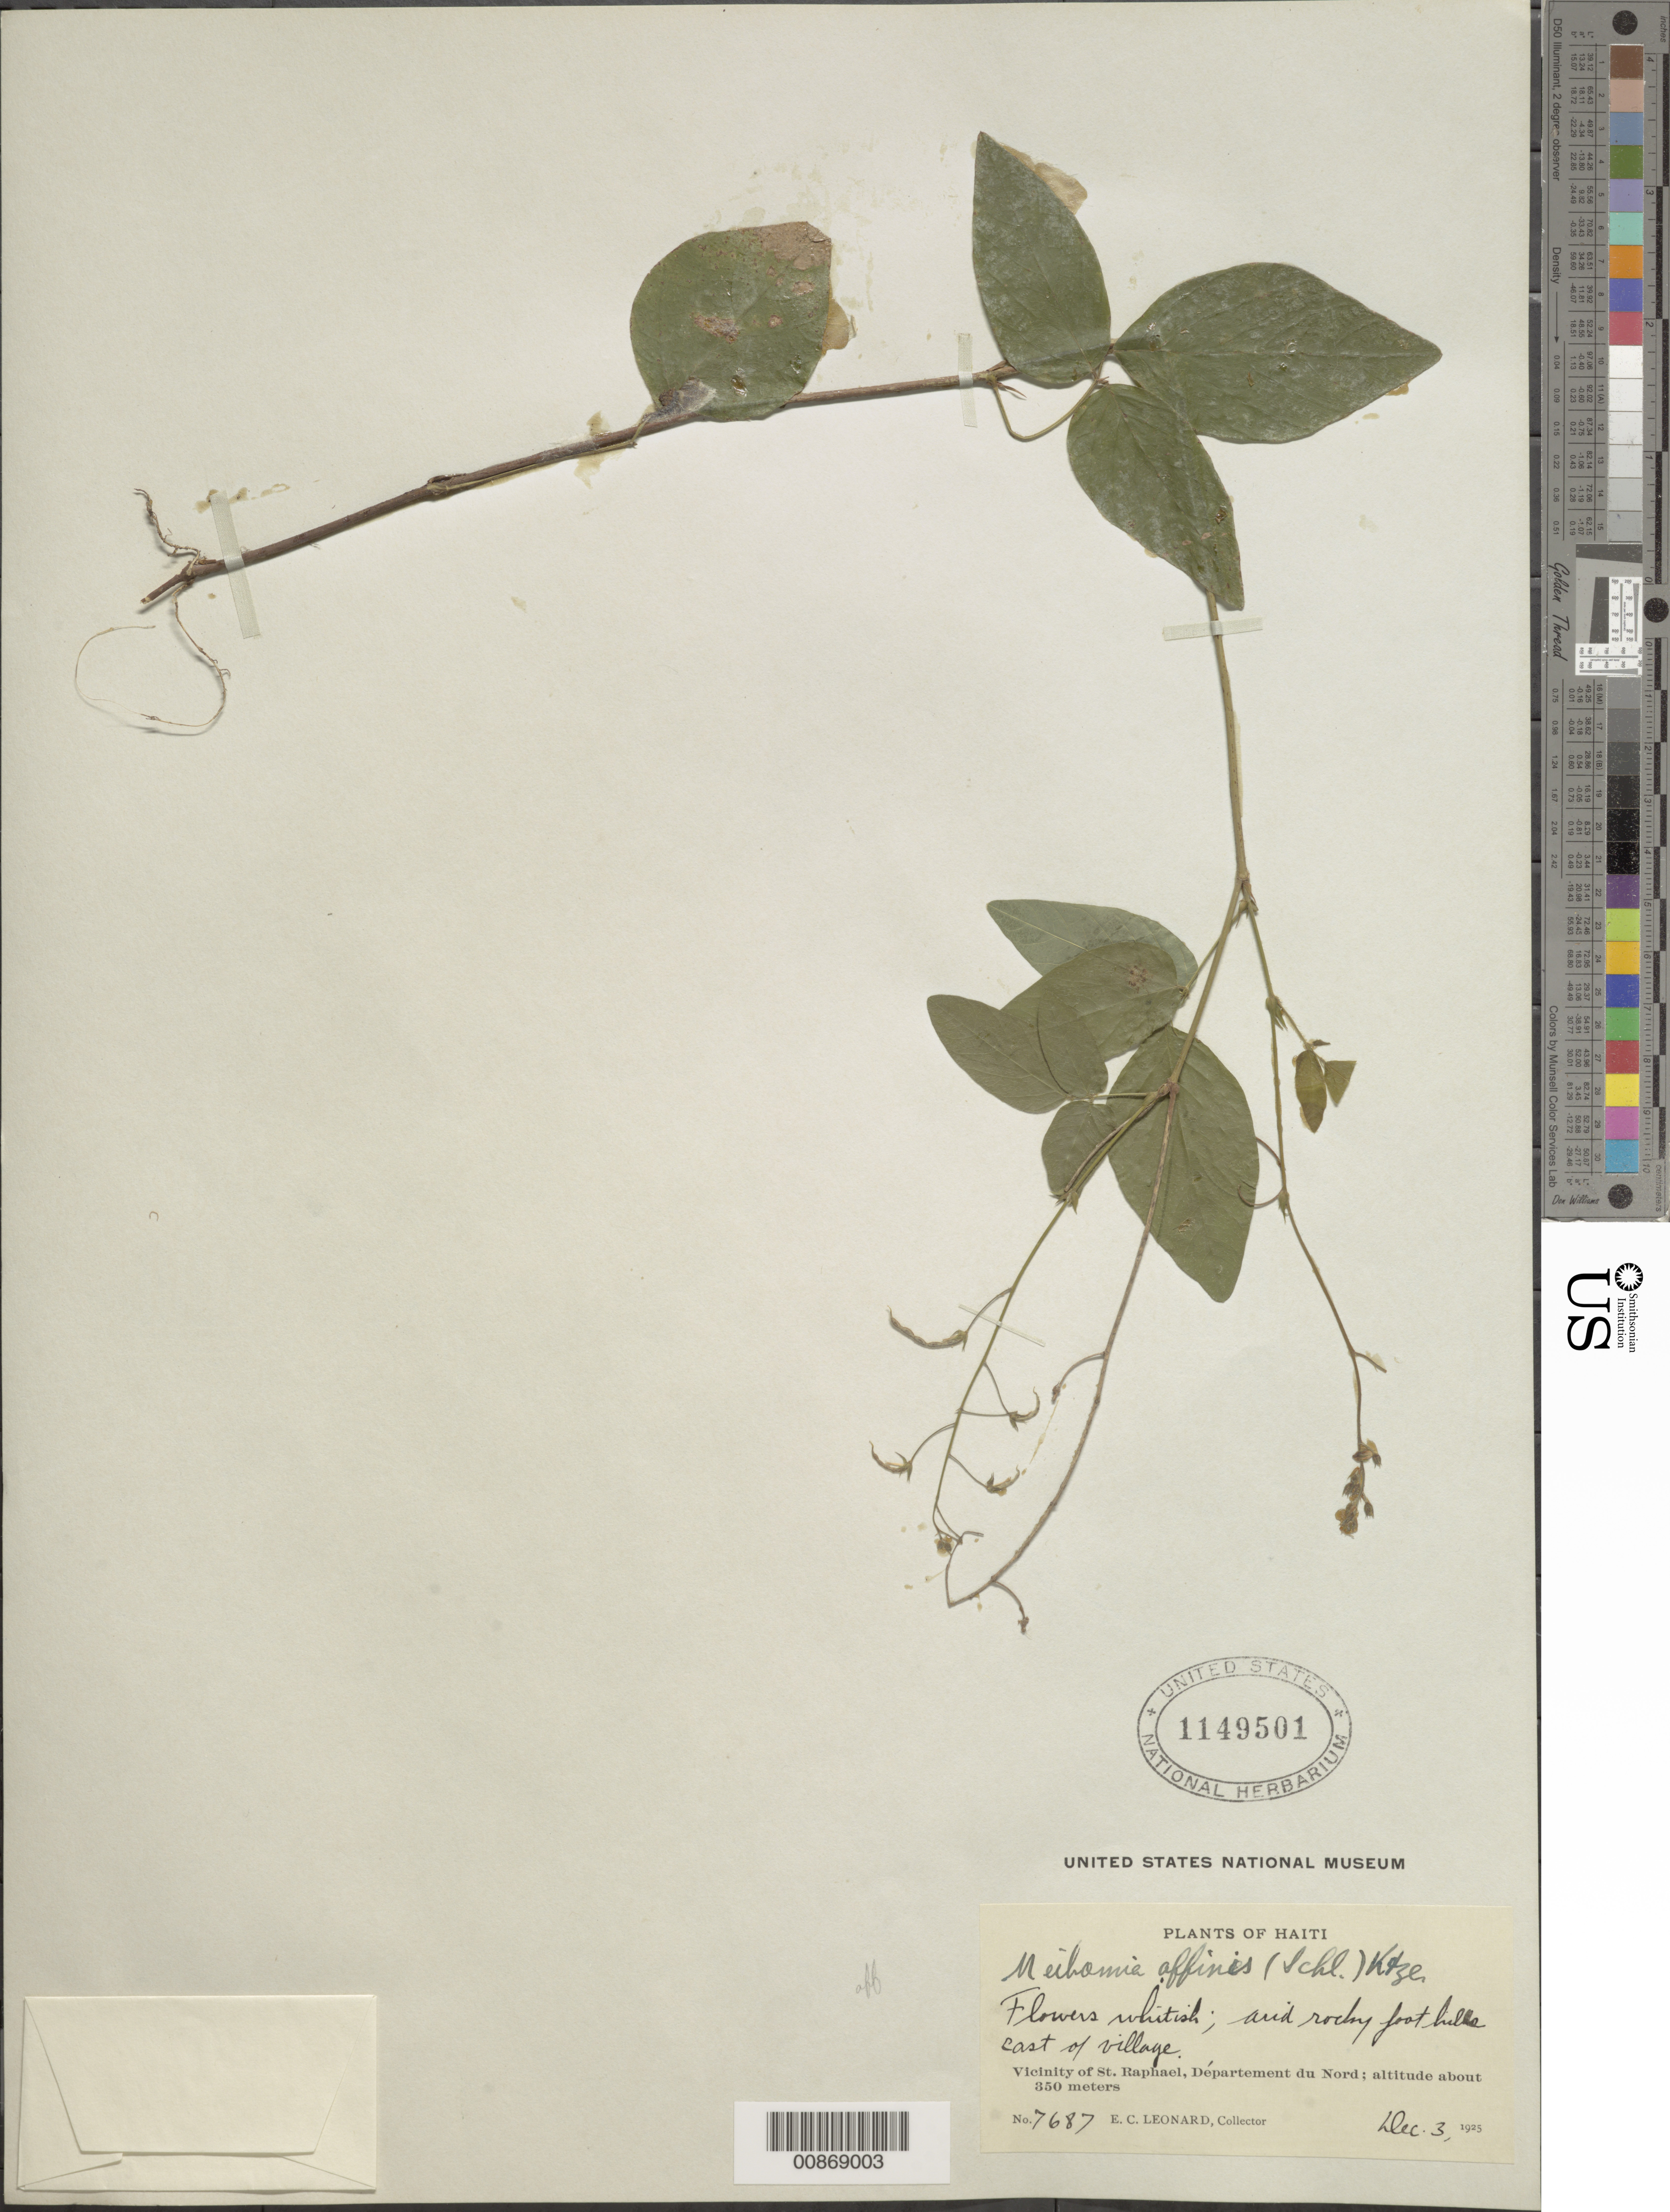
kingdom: Plantae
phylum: Tracheophyta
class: Magnoliopsida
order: Fabales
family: Fabaceae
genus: Desmodium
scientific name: Desmodium affine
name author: Schltdl.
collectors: E. C. Leonard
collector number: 7687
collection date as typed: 03 Dec 1925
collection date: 1925-12-03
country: Haiti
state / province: Nord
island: Hispaniola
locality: Vicinity of St. Raphael. Arid rocky foot hills east of village.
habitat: Arid rocky foot hills.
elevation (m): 350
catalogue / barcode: US 1149501